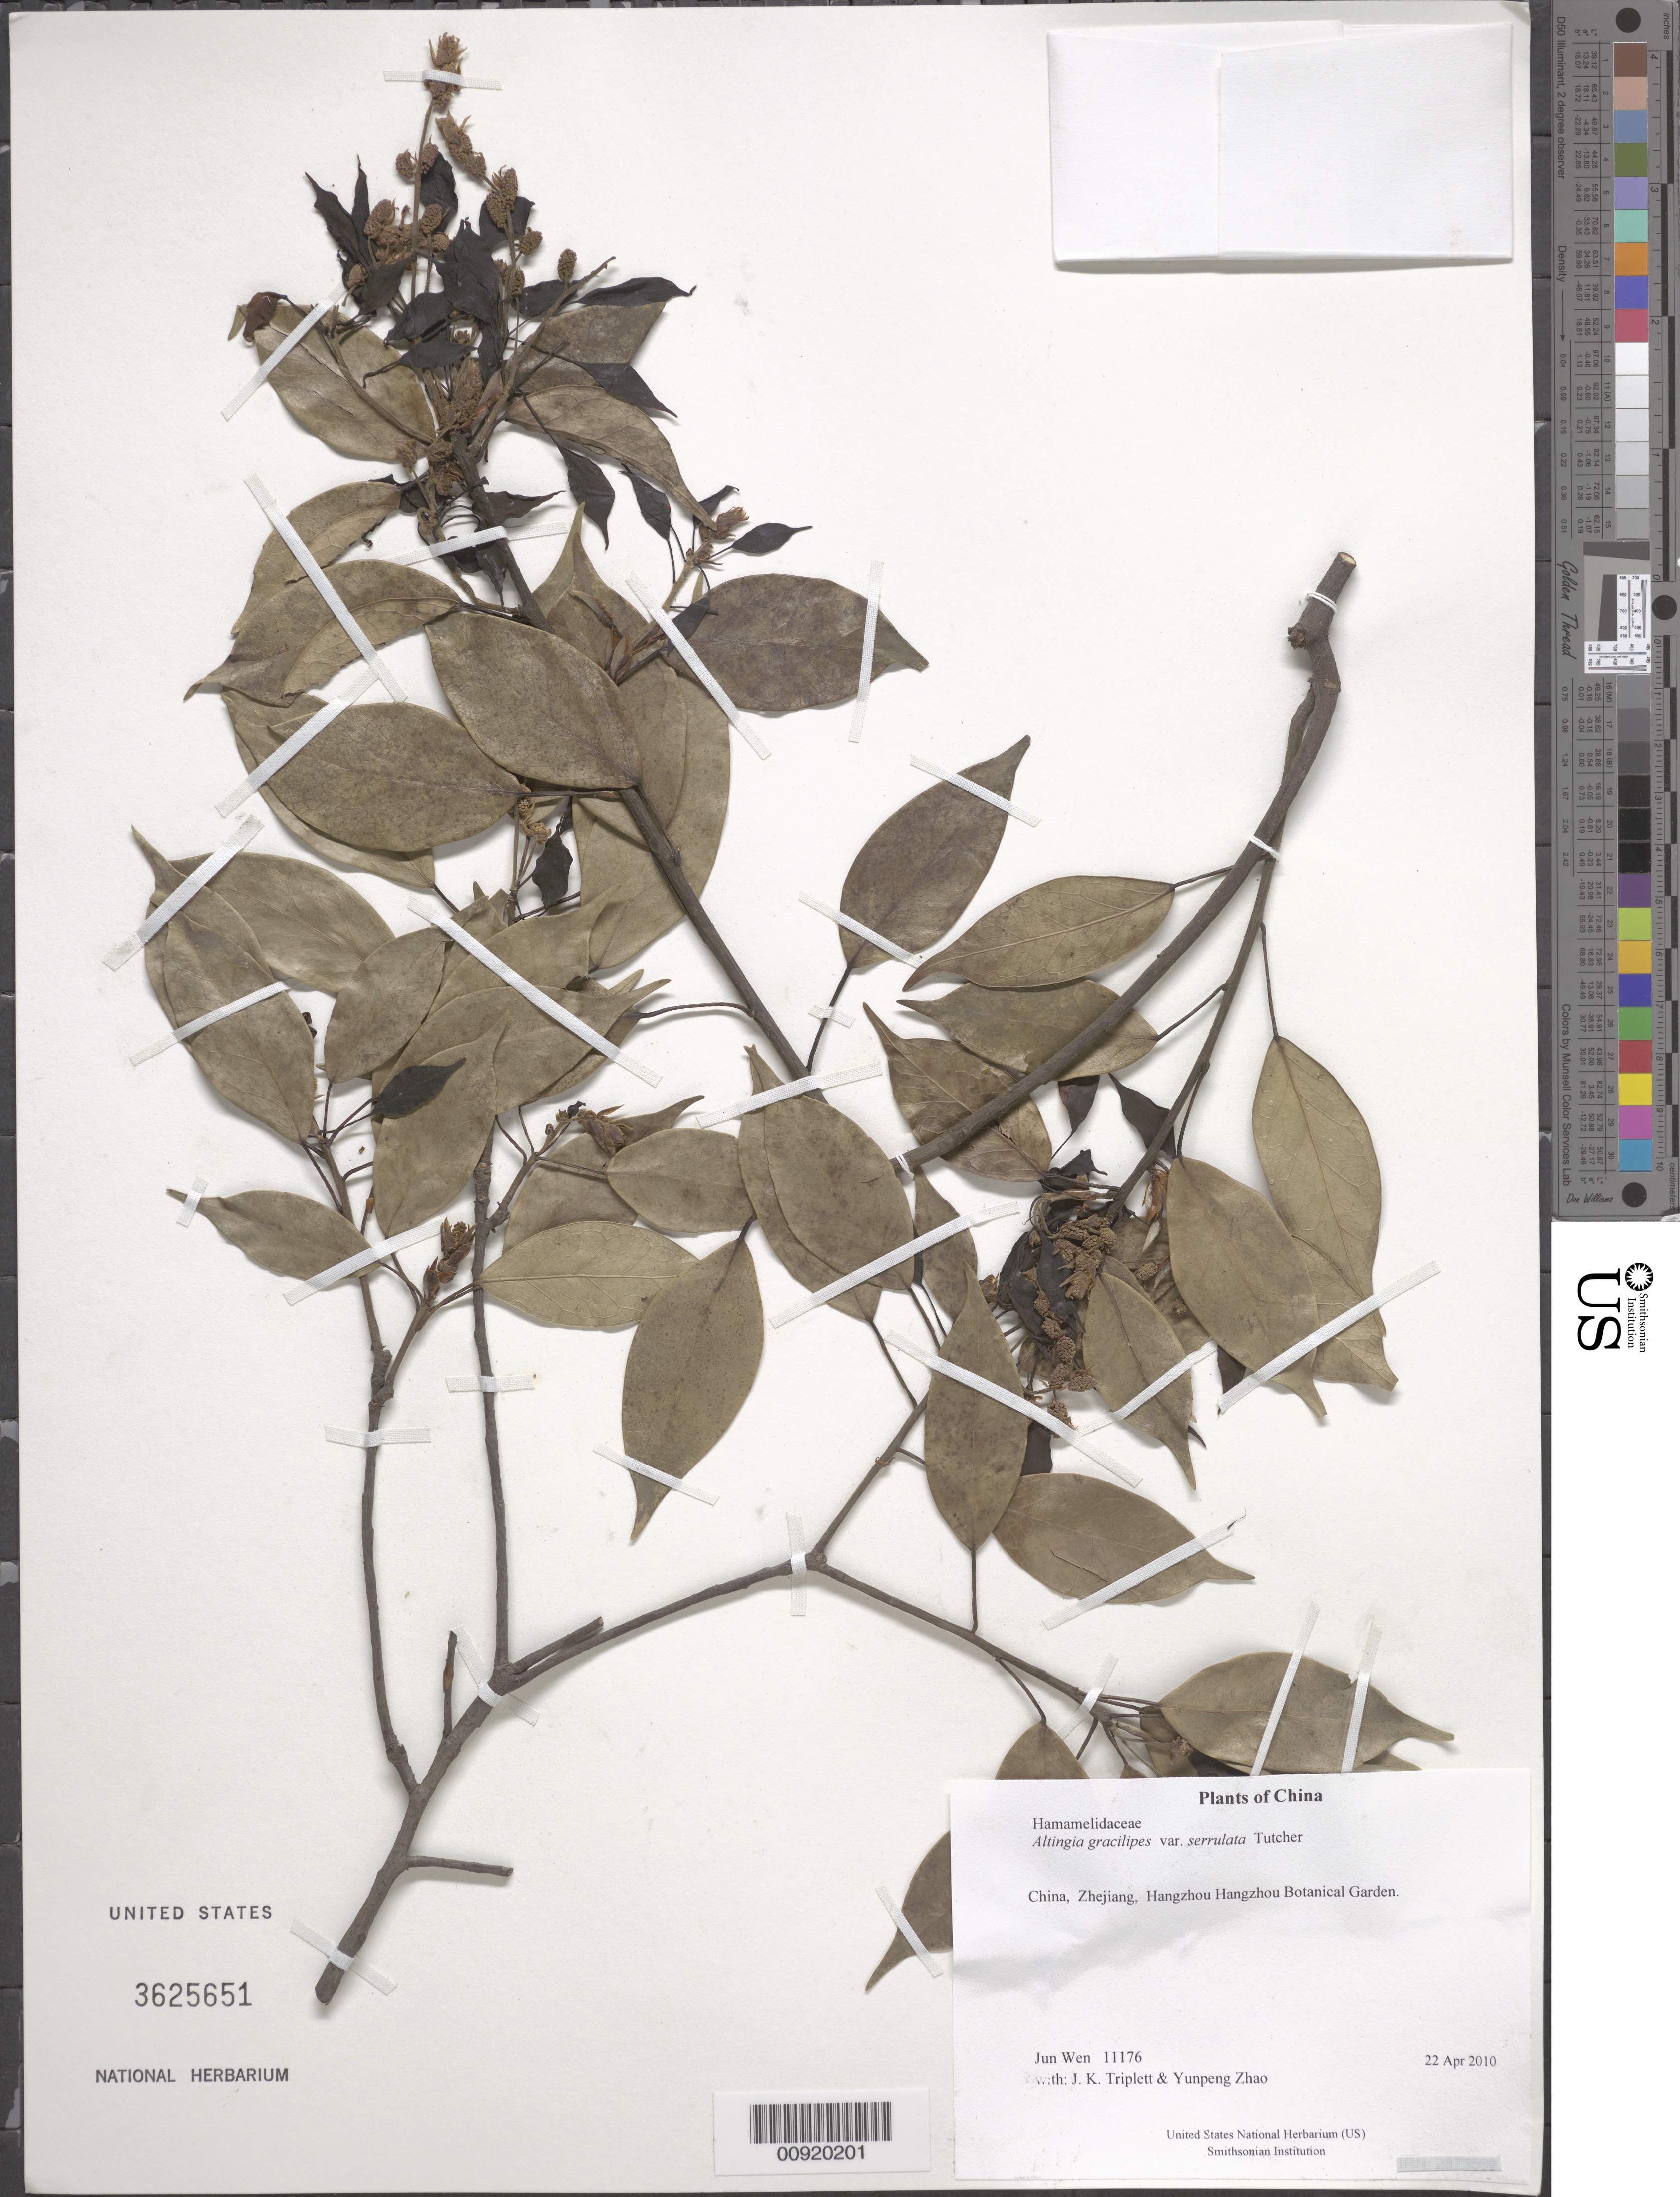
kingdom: Plantae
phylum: Tracheophyta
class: Magnoliopsida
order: Saxifragales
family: Altingiaceae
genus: Liquidambar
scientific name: Liquidambar gracilipes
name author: (Hemsl.) Ickert-Bond & J. Wen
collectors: J. Wen, J. K. Triplett & Yunpeng Zhao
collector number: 11176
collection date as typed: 22 Apr 2010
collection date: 2010-04-22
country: China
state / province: Zhejiang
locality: Hangzhou Hangzhou Botanical Garden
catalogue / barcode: US 3625651